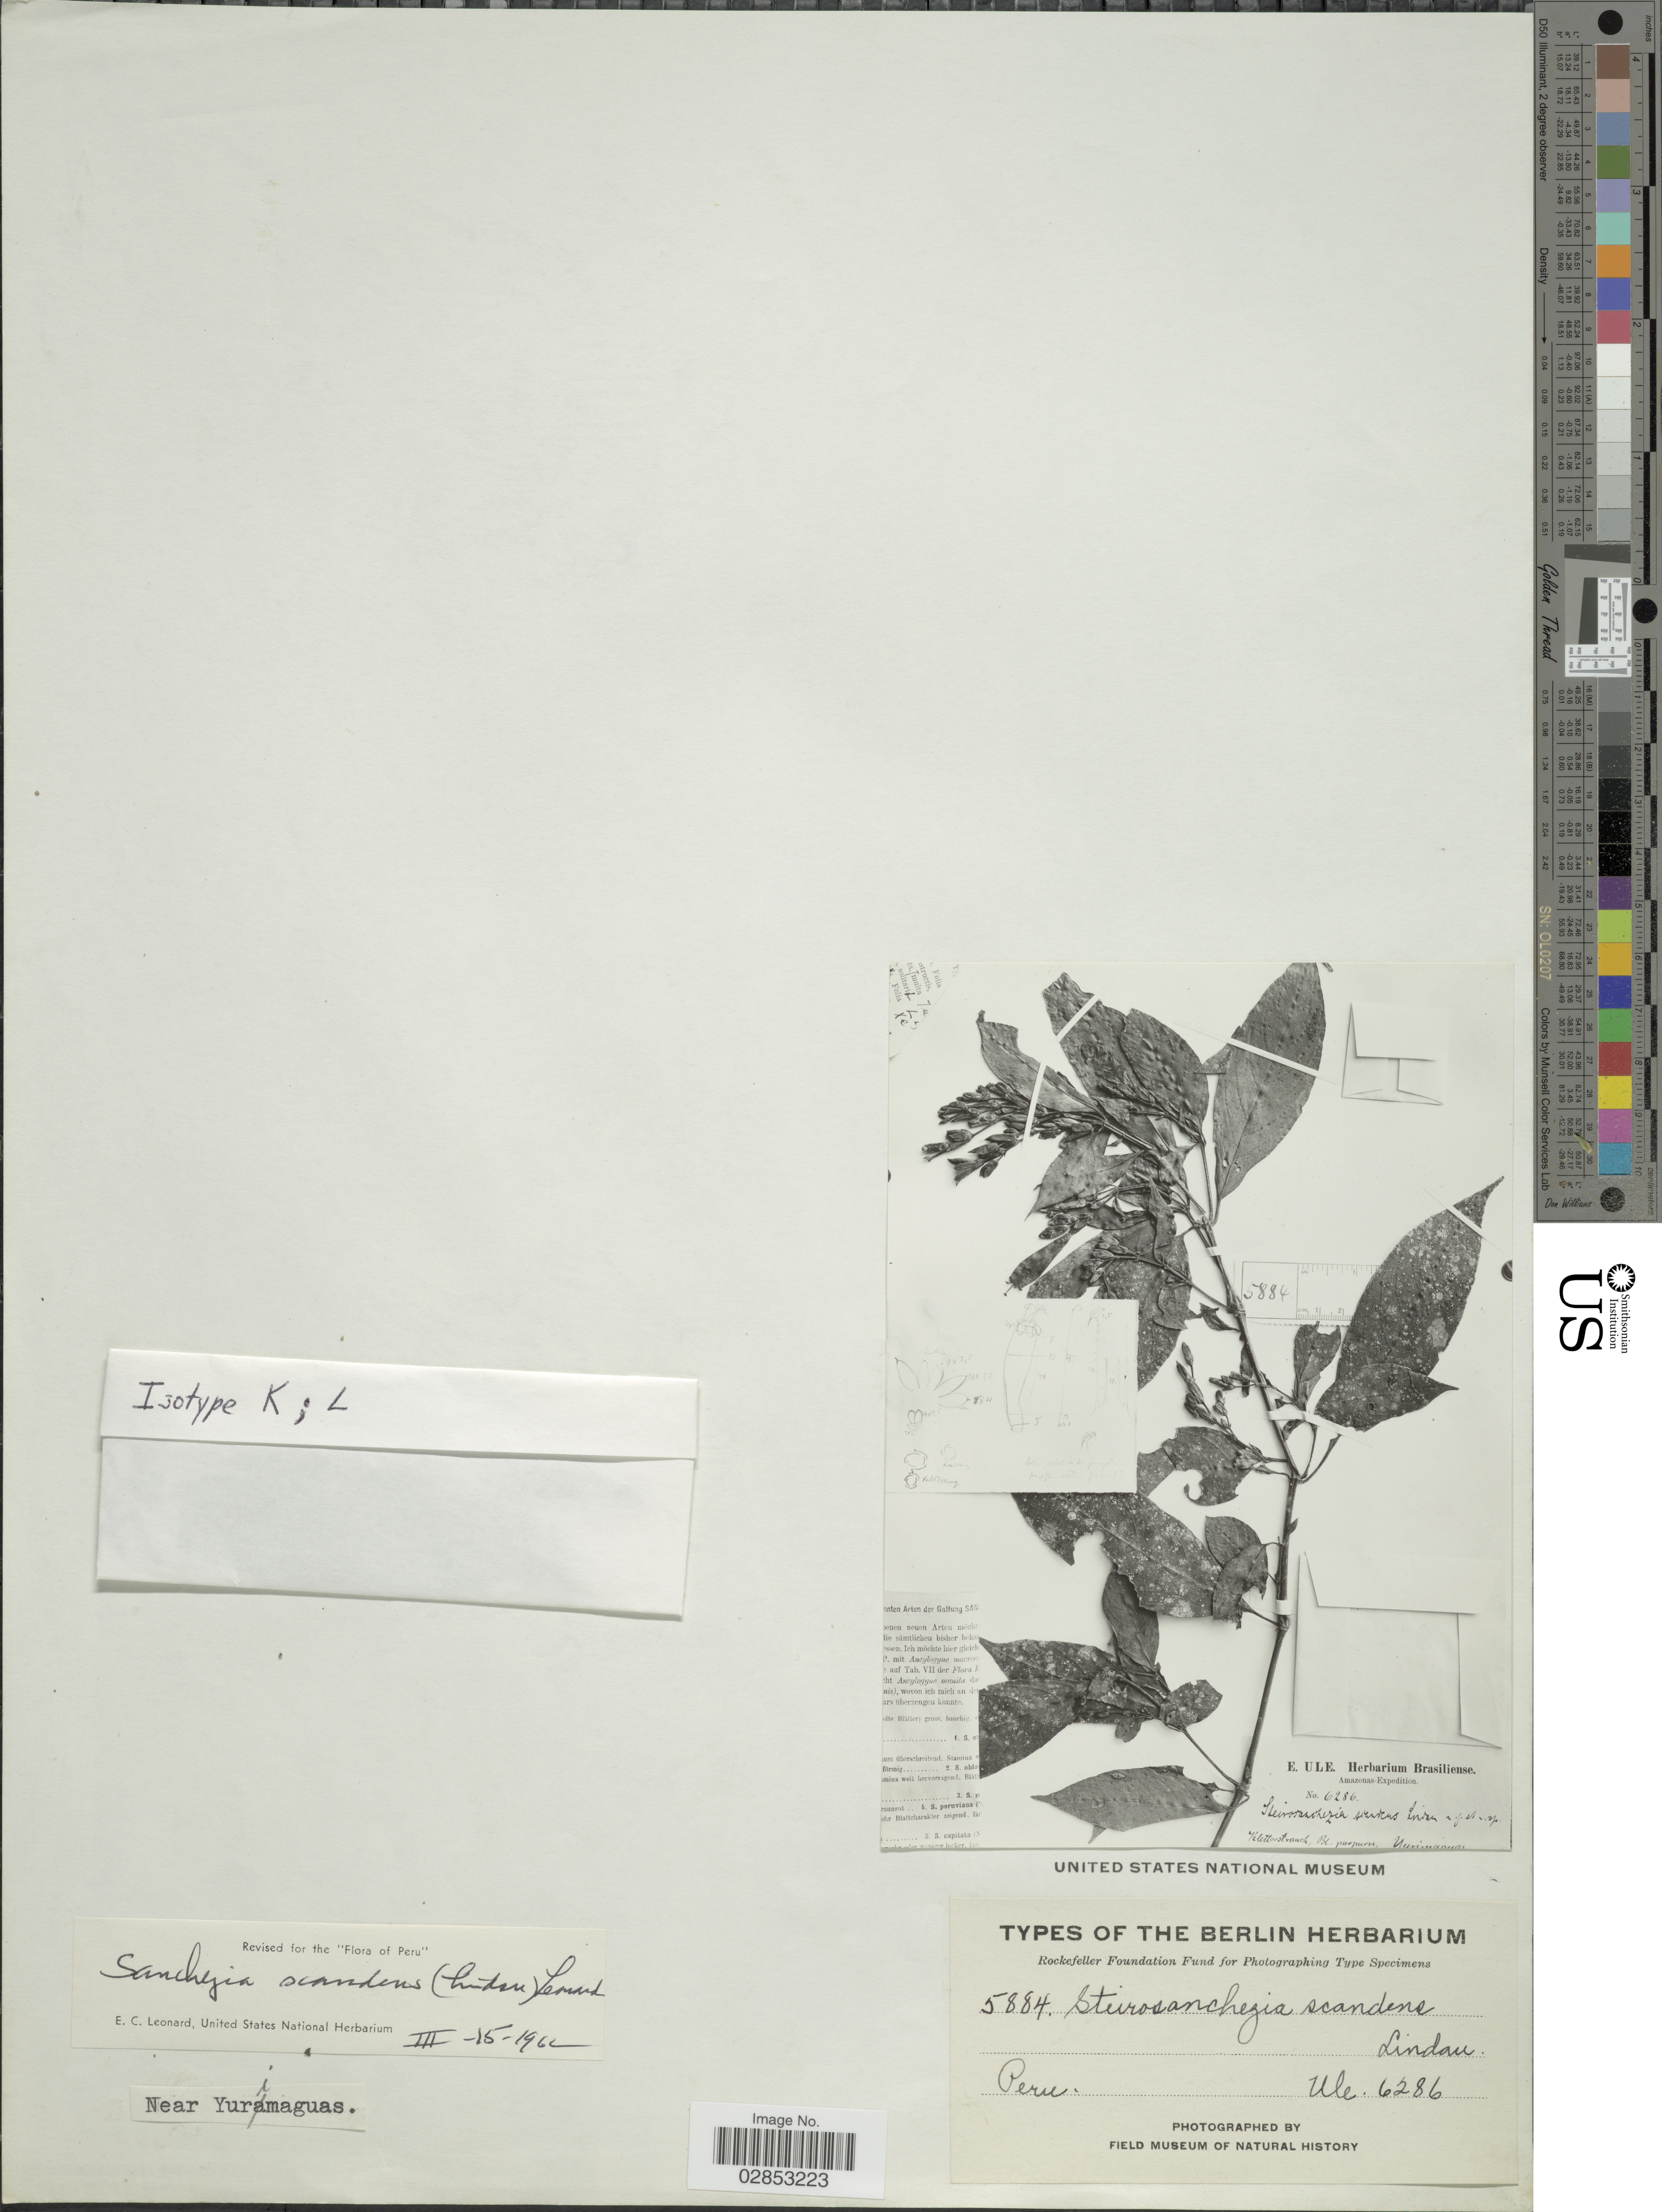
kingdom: Plantae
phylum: Tracheophyta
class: Magnoliopsida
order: Lamiales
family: Acanthaceae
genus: Steirosanchezia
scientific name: Steirosanchezia scandens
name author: Lindau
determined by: Azevedo, Igor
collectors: -- Ule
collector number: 6286/5884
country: Peru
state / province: Amazonas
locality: Near Yurimaguas.